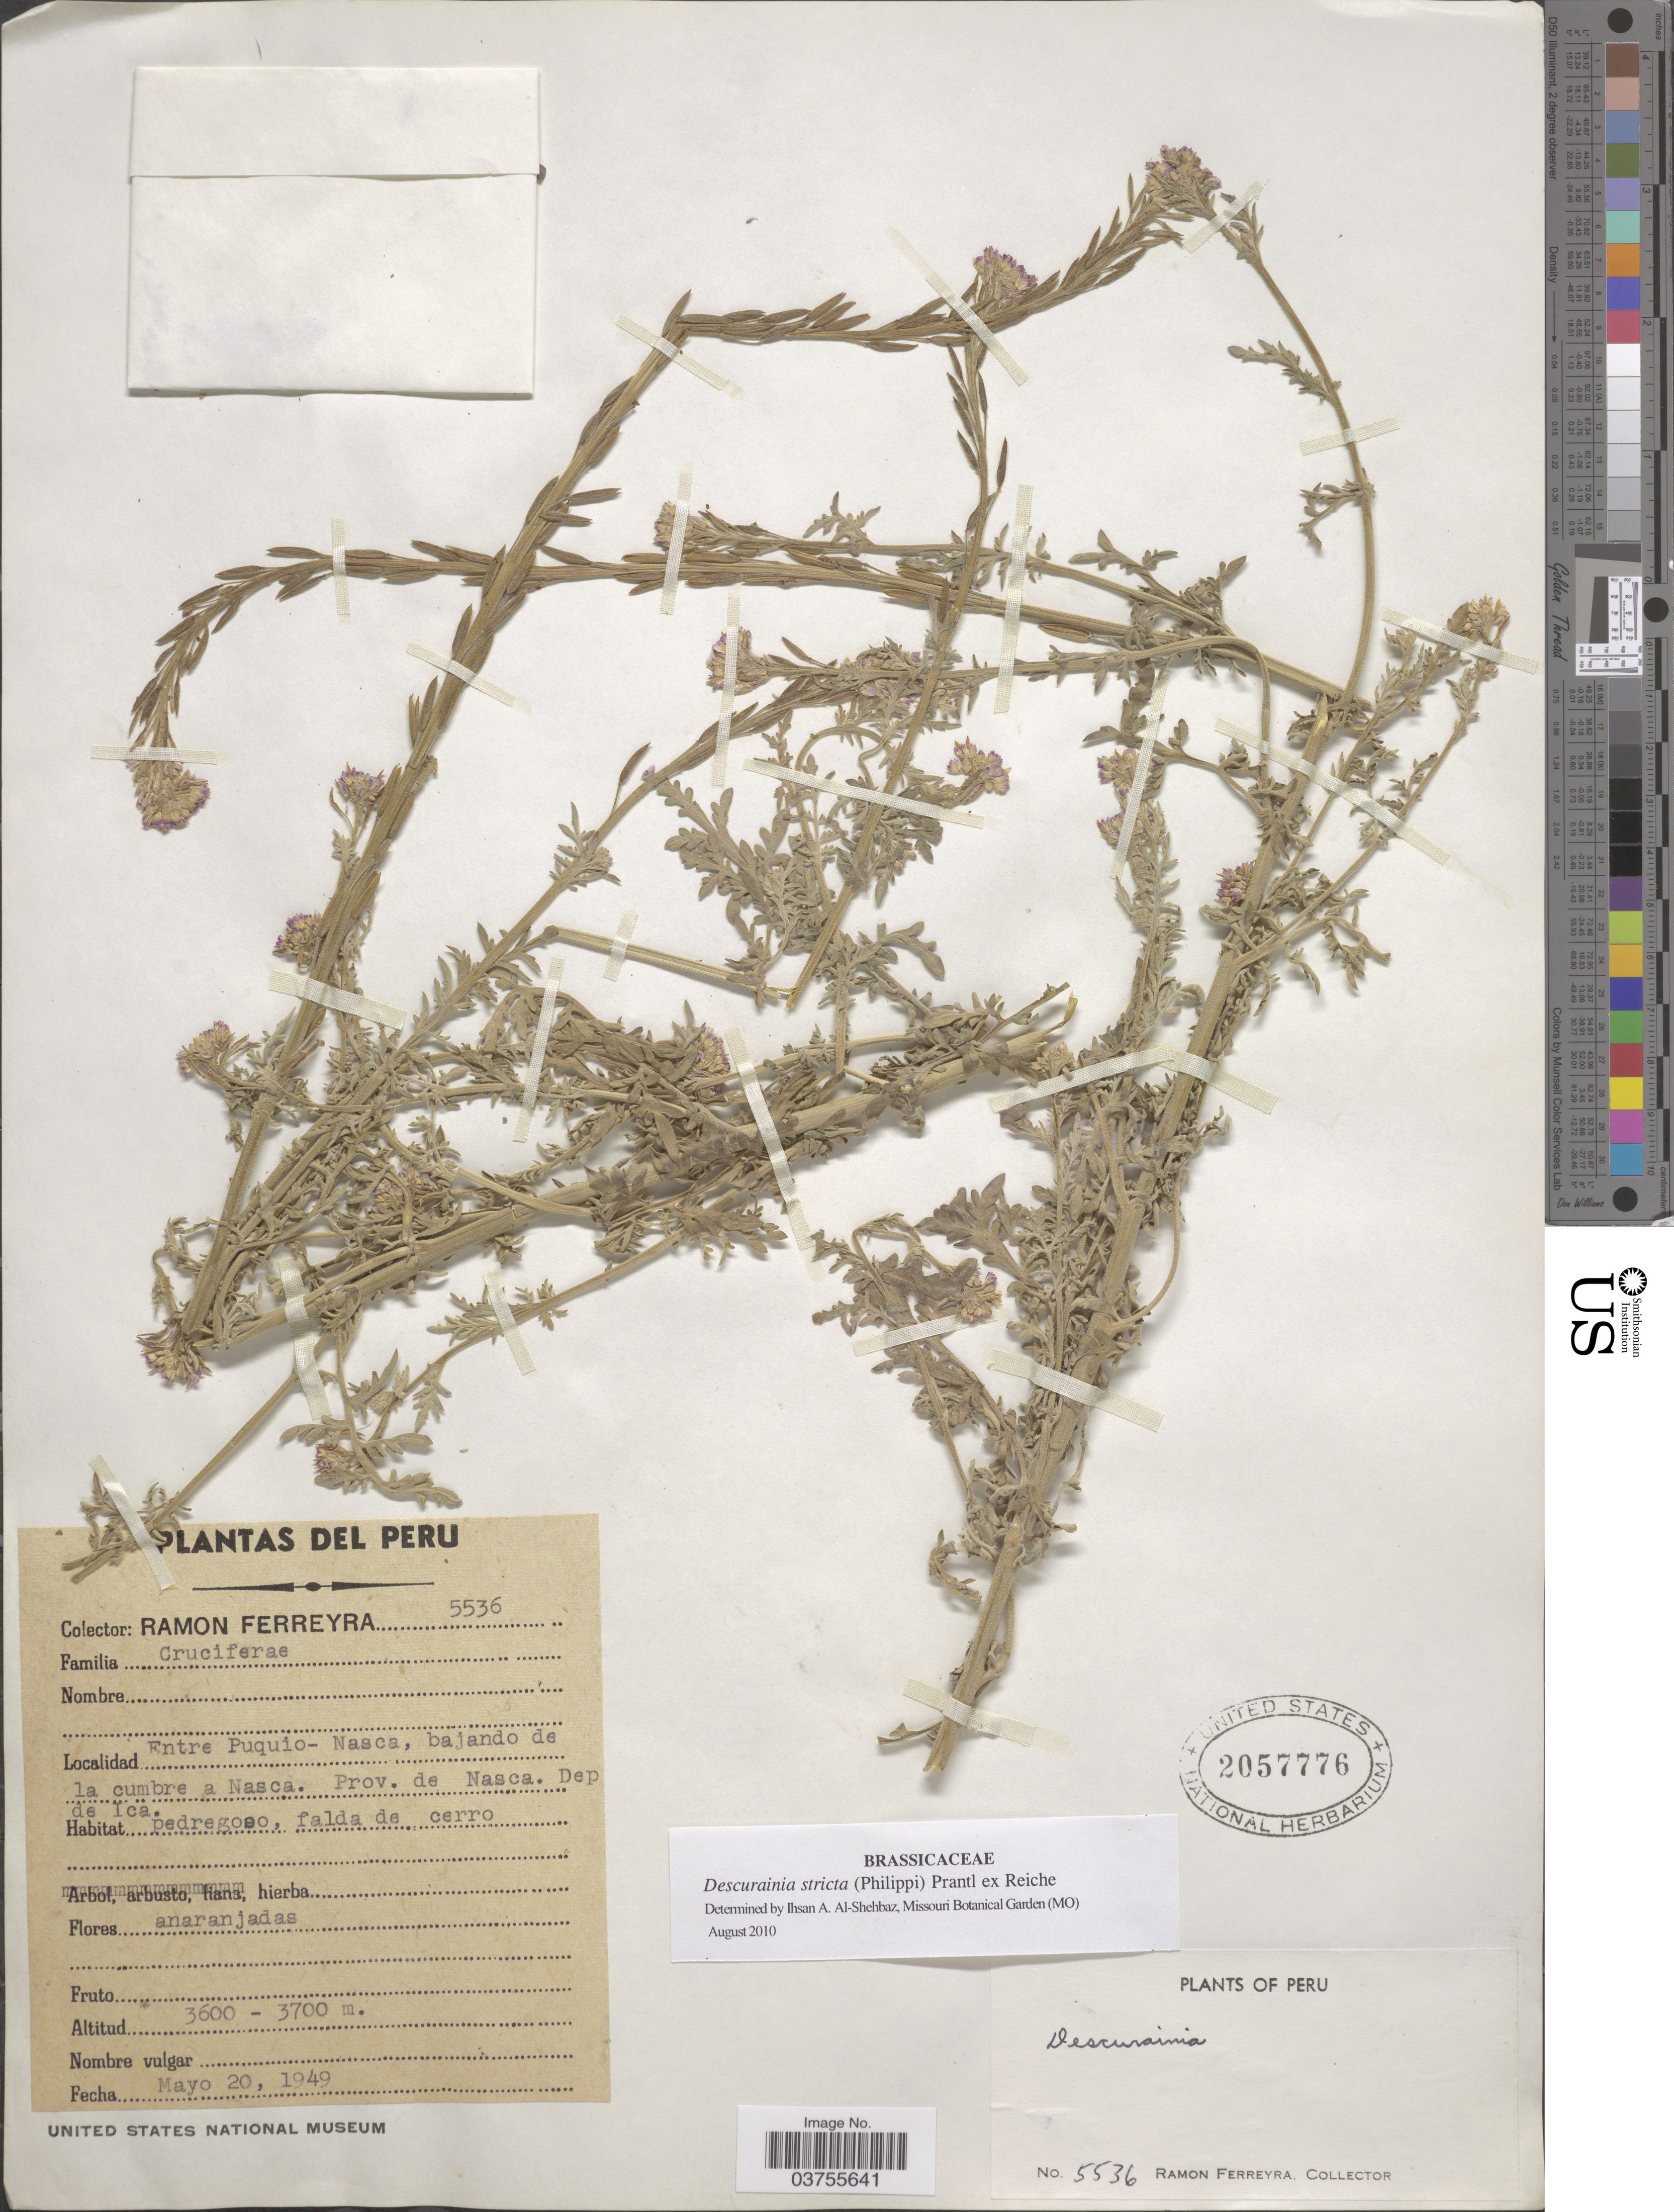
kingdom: Plantae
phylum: Tracheophyta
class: Magnoliopsida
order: Brassicales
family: Brassicaceae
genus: Descurainia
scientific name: Descurainia stricta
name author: (Phil. & C.A. Mey.) Prantl ex Reiche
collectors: R. A. Ferreyra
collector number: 5536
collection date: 1949-05-20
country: Peru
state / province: Ica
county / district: Nazca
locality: Entre Puquio - Nasca, bajando de la cumbre a Nasca. Prov. de Nasca. Dep de Ica.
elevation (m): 3600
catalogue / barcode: US 2057776